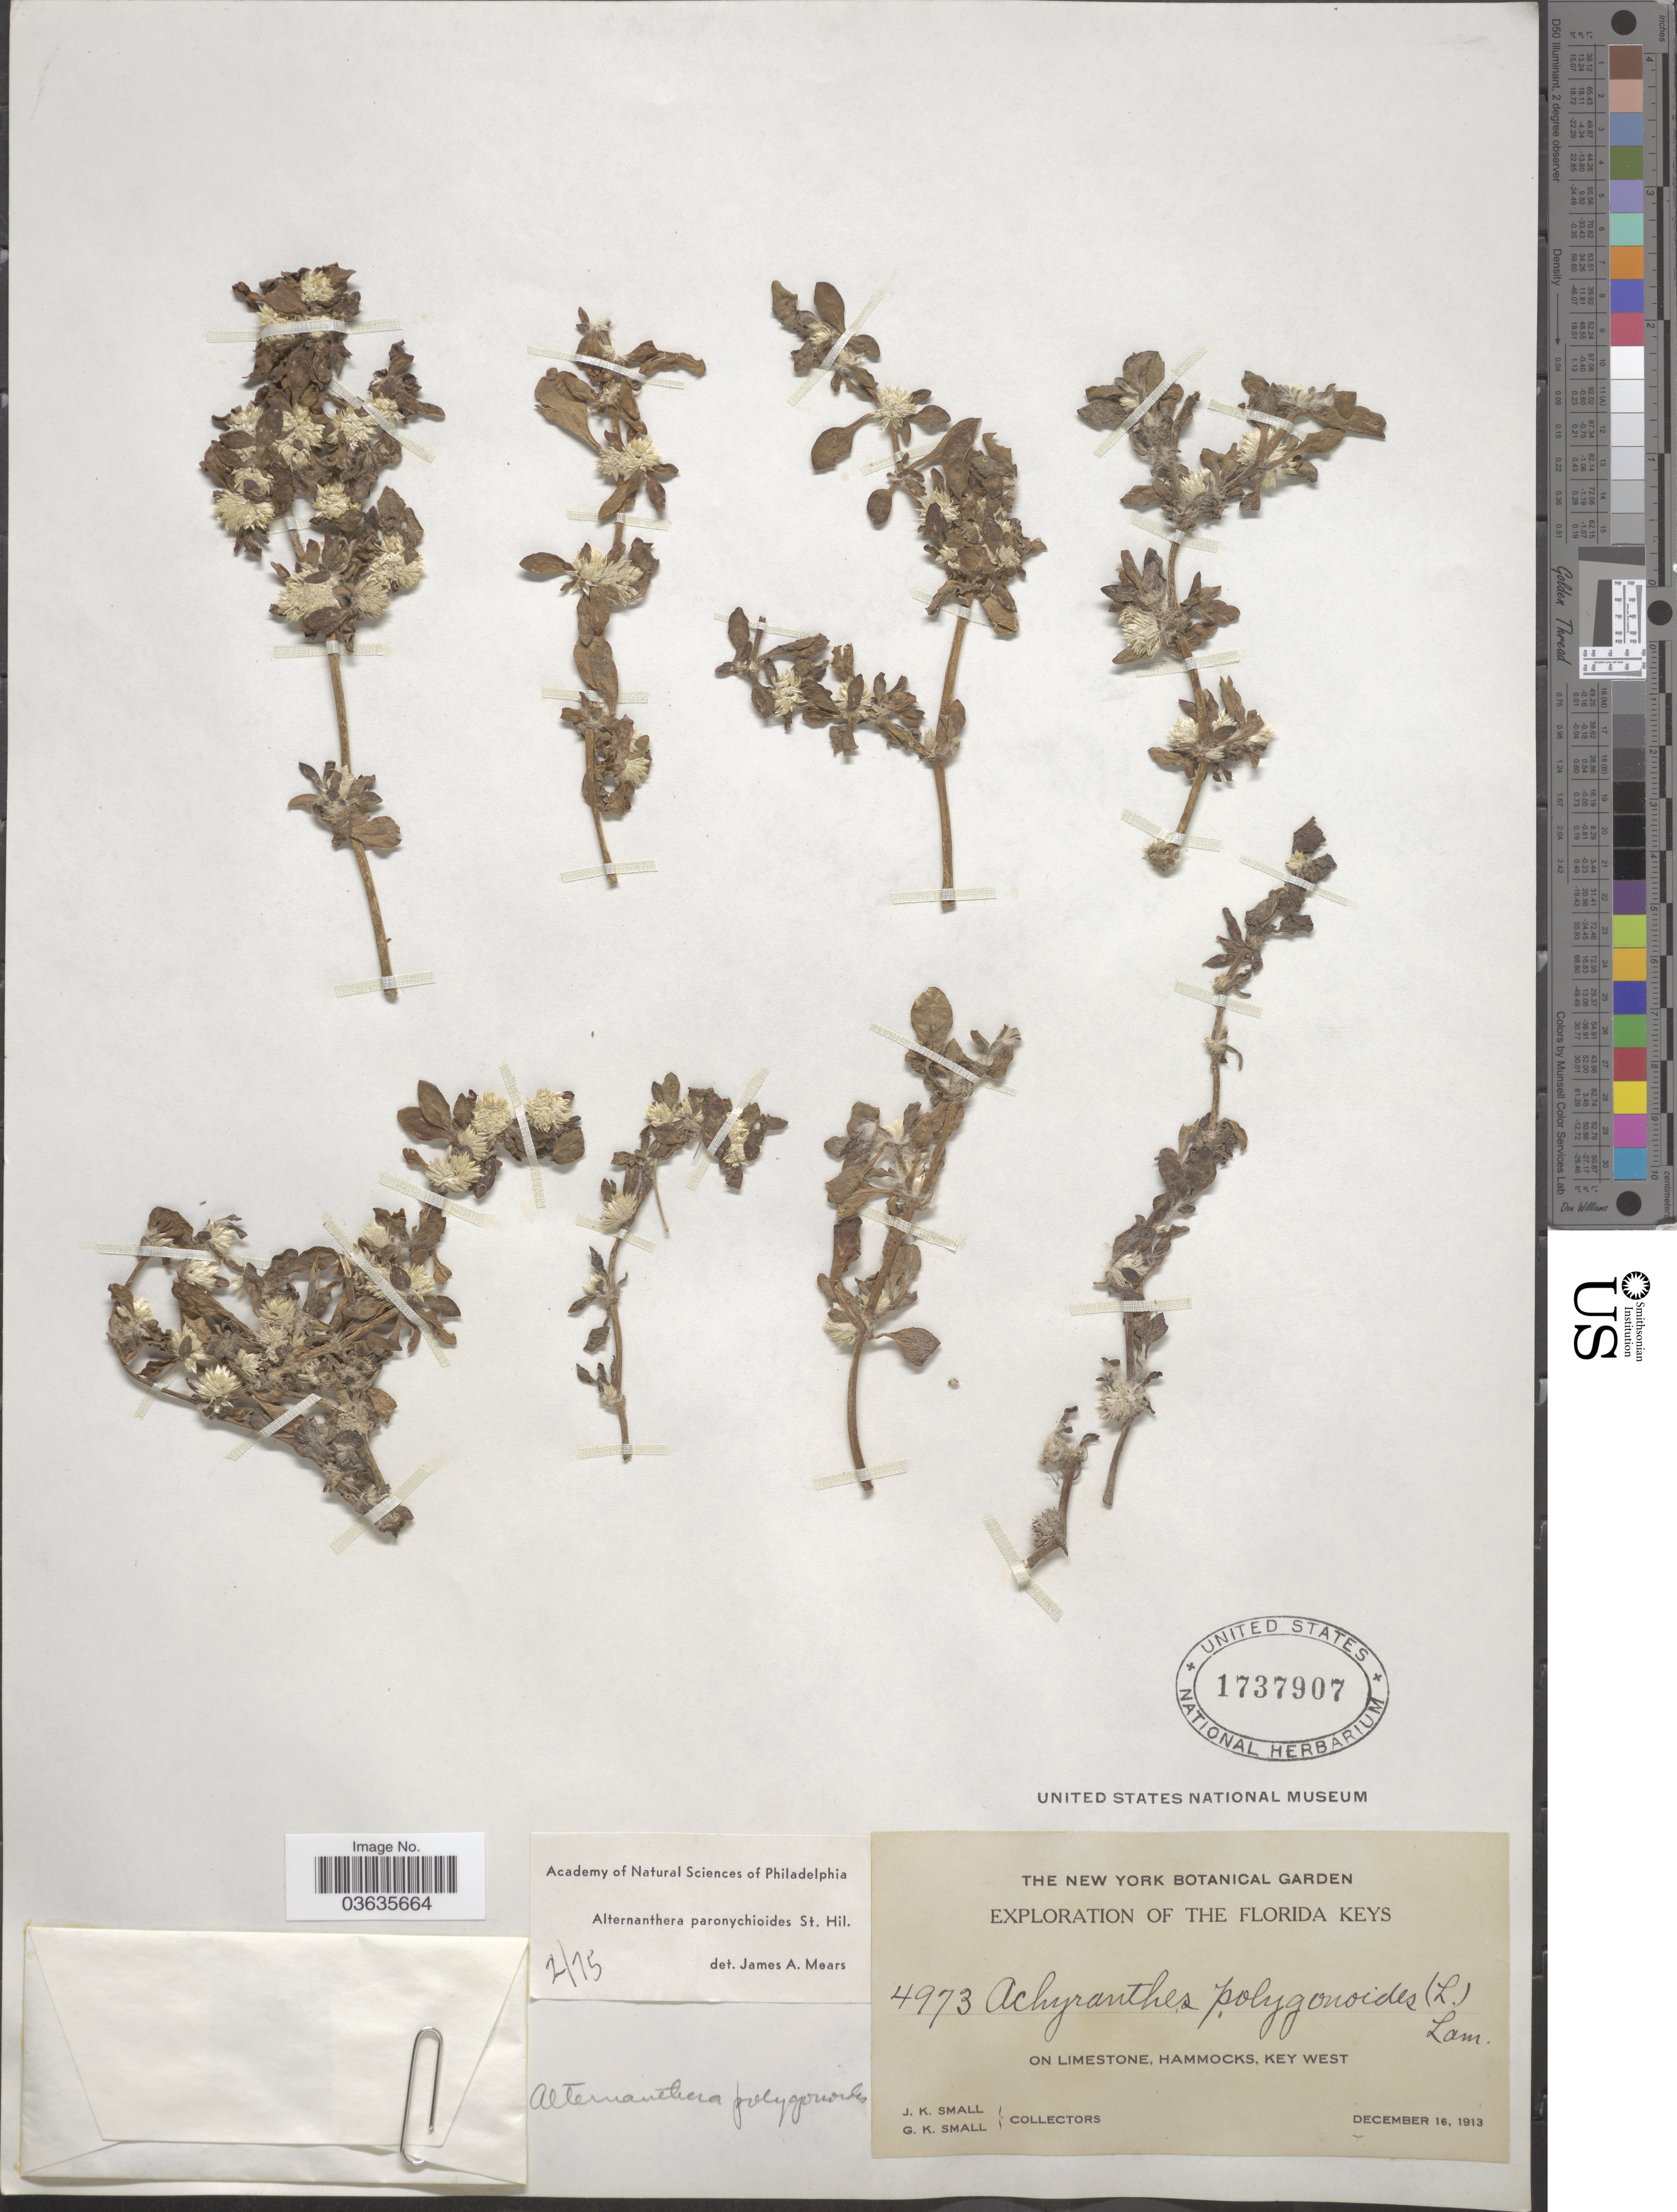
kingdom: Plantae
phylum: Tracheophyta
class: Magnoliopsida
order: Caryophyllales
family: Amaranthaceae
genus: Alternanthera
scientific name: Alternanthera paronychioides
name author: A. St.-Hil.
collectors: J. K. Small & G. K. Small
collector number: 4973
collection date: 1913-12-16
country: United States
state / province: Florida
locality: Florida Keys. Hammocks, Key West.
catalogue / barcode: US 1737907